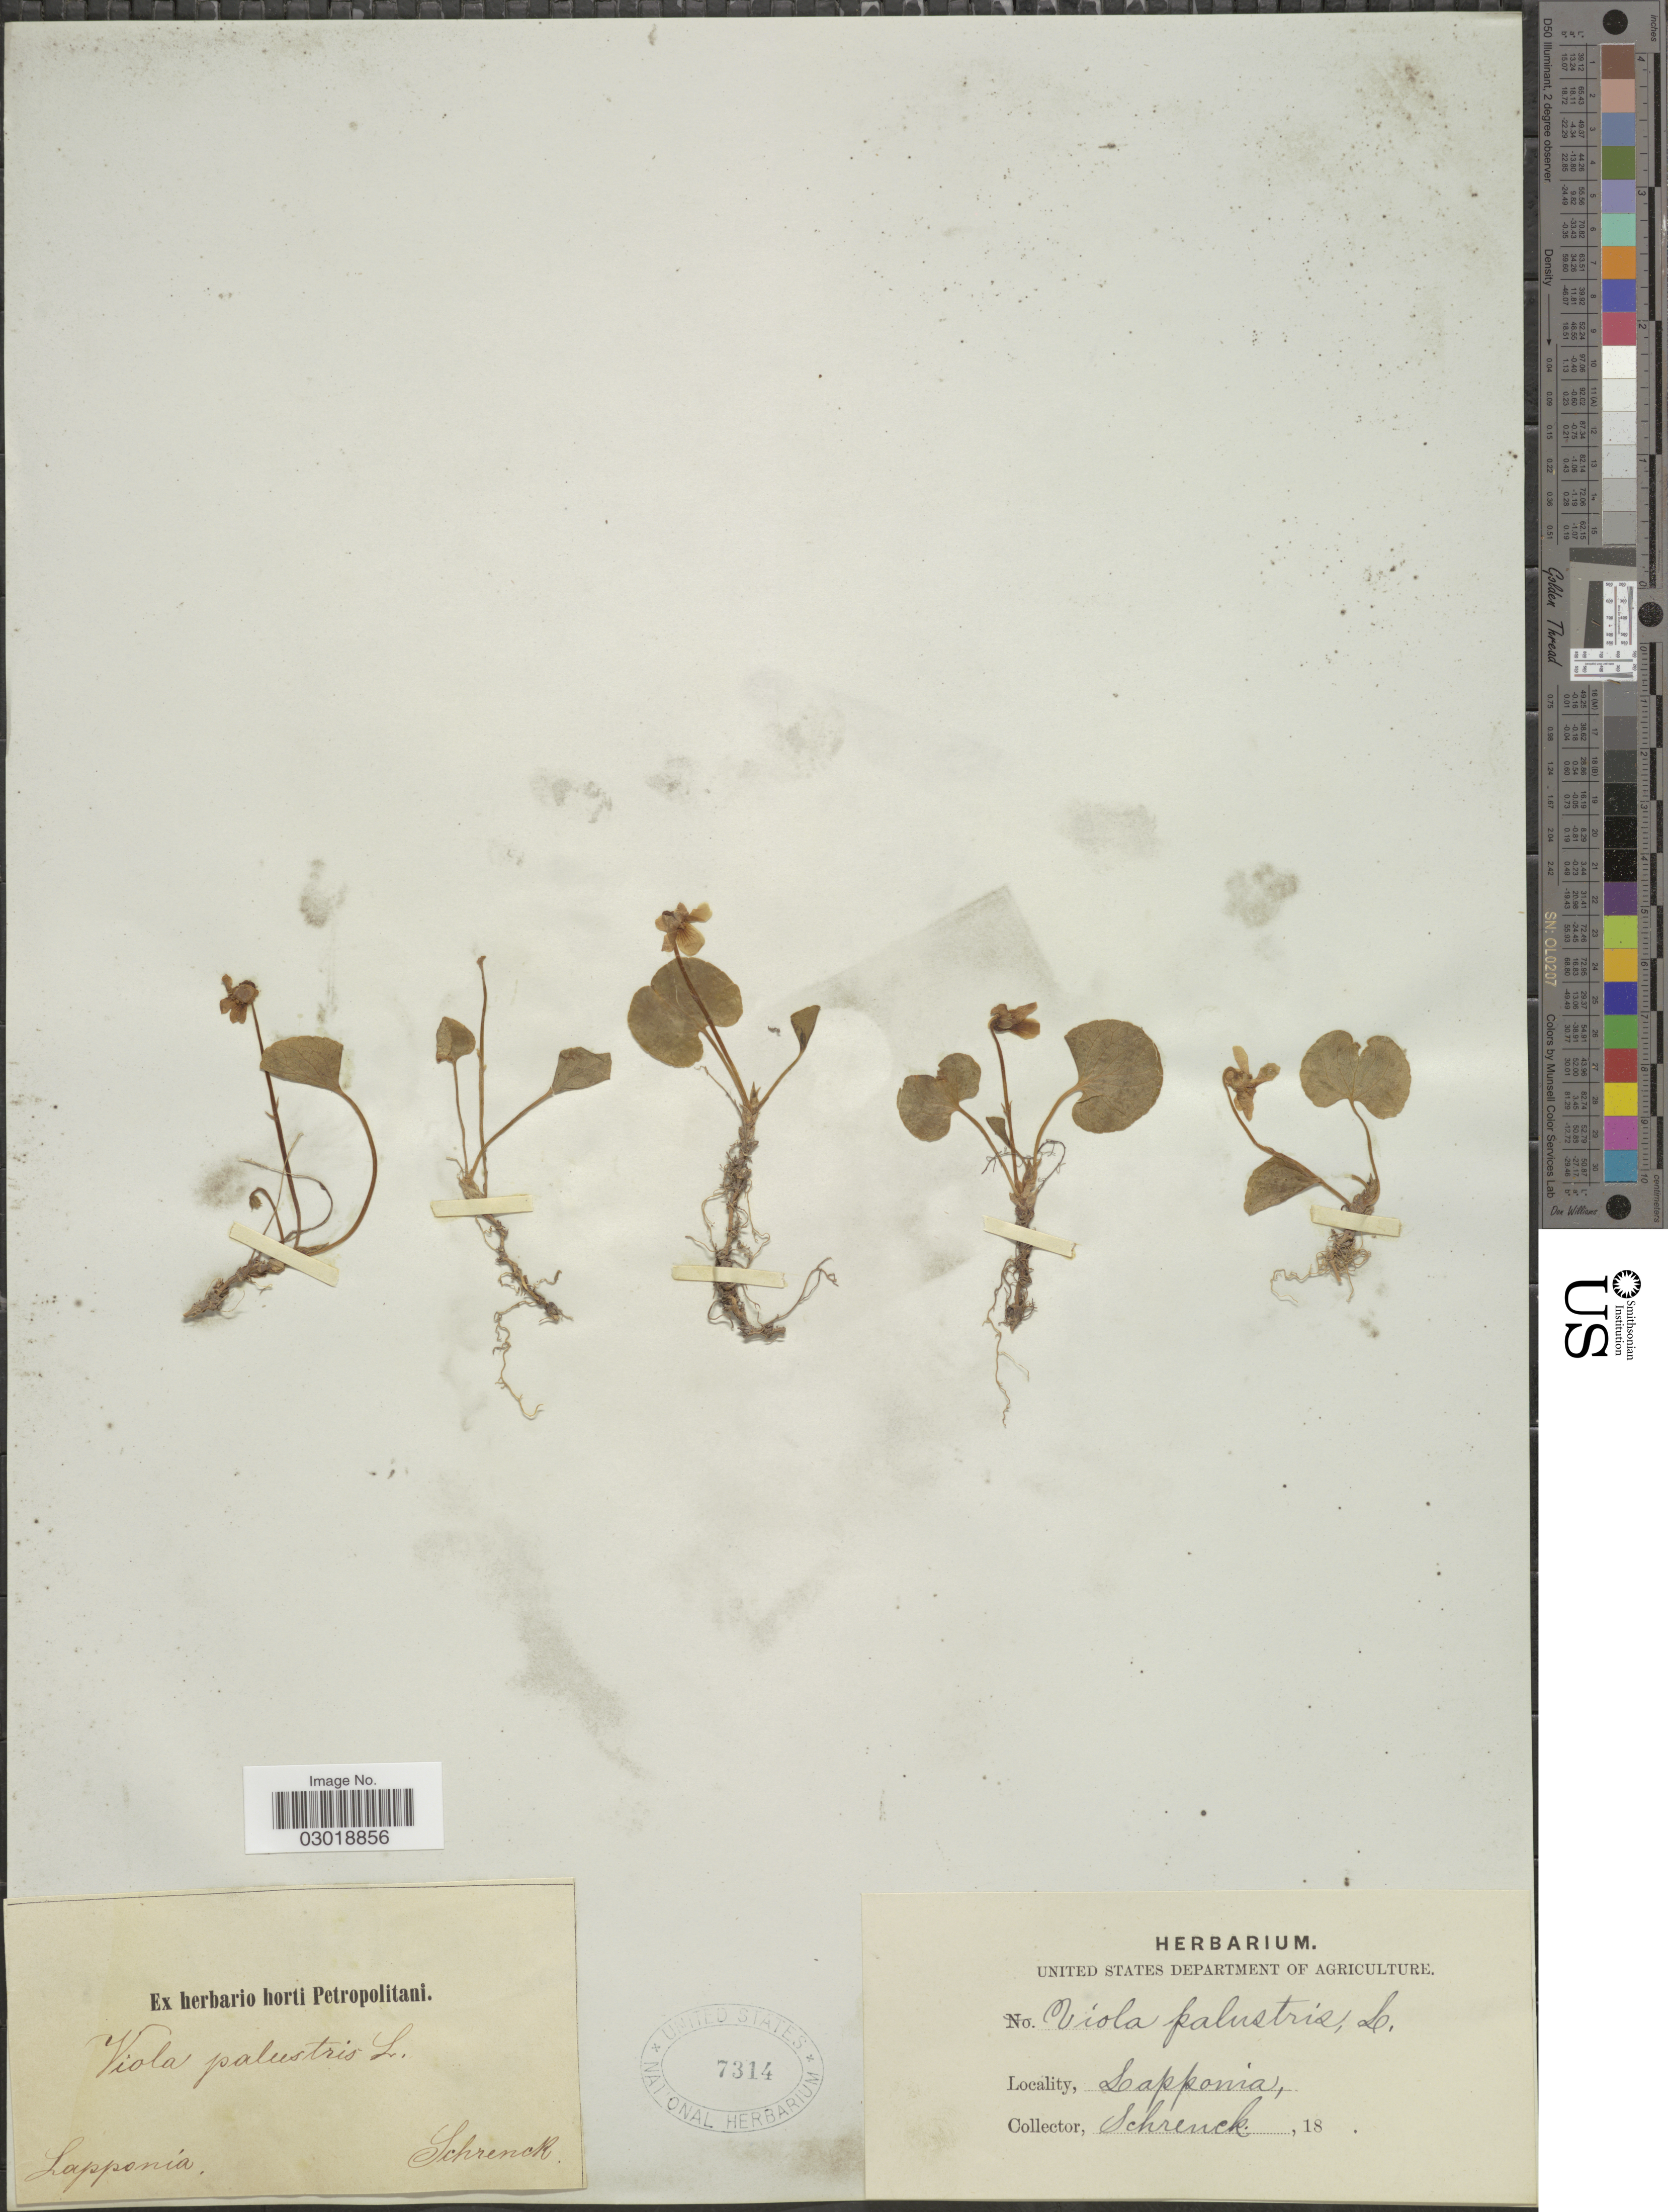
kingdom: Plantae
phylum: Tracheophyta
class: Magnoliopsida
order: Malpighiales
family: Violaceae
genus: Viola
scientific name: Viola palustris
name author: L.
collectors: -- Schrenck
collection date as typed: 18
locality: Lapponia.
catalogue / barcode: US 7314